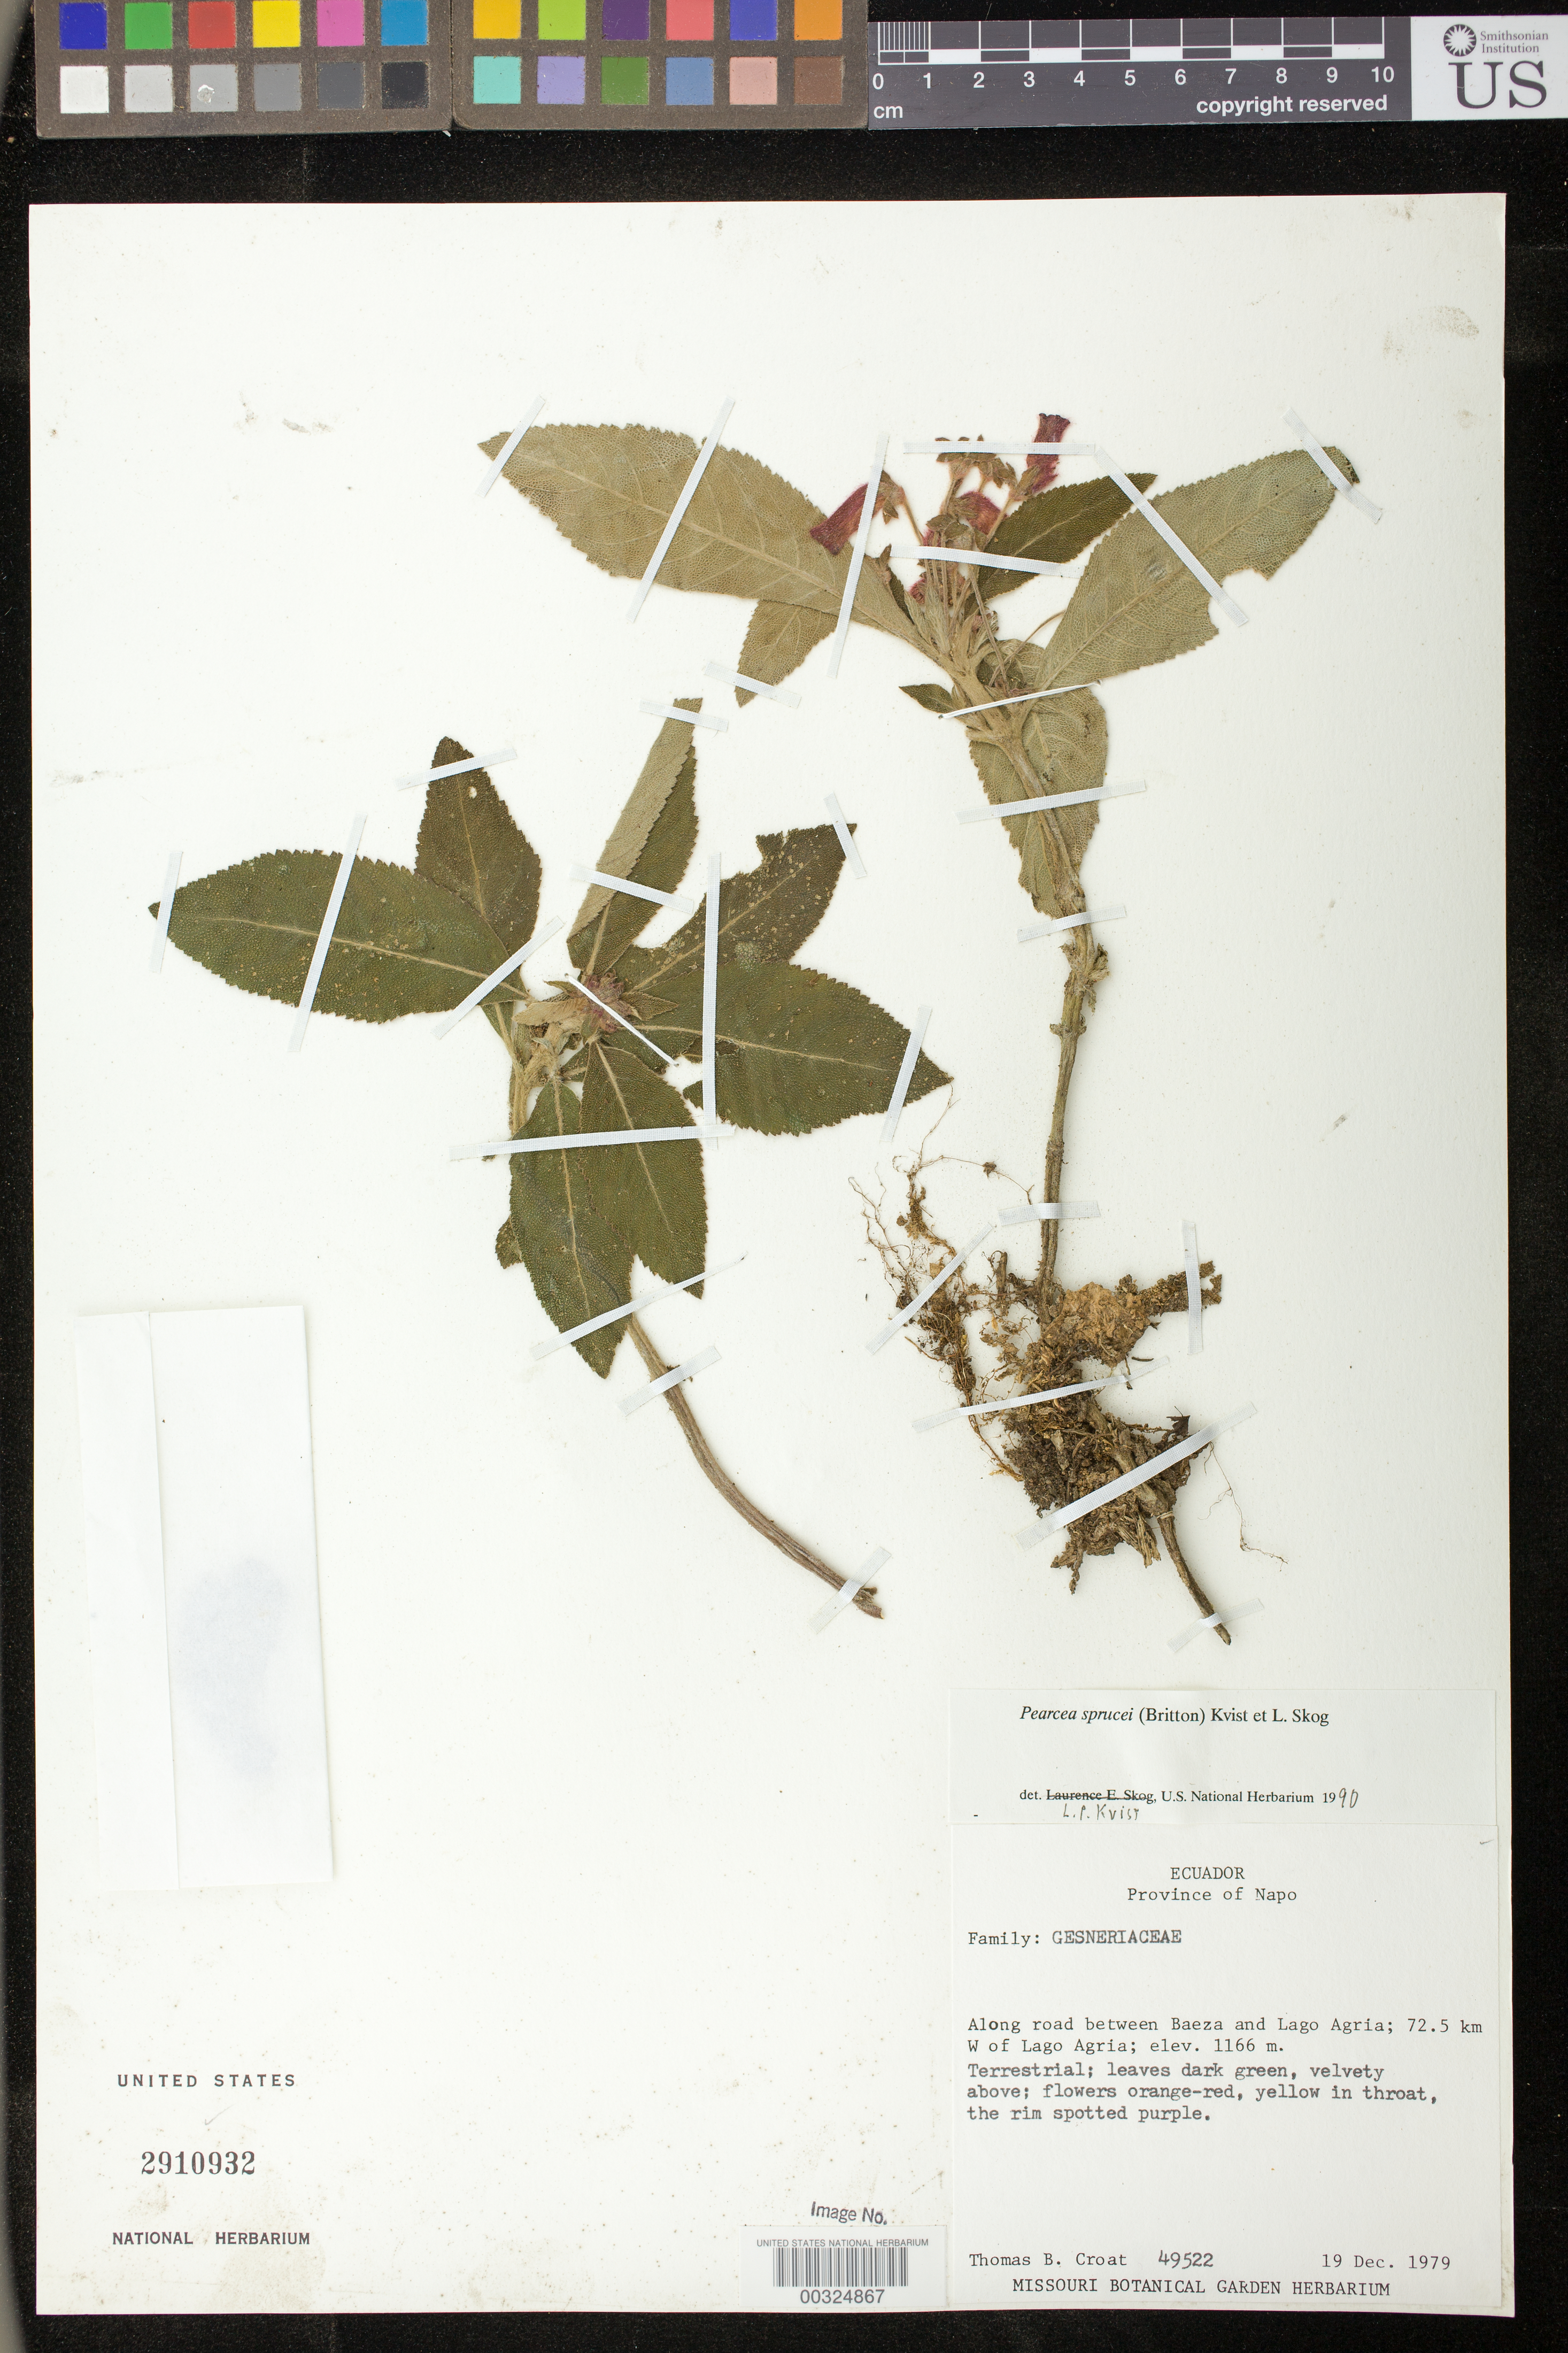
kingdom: Plantae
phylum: Tracheophyta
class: Magnoliopsida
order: Lamiales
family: Gesneriaceae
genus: Pearcea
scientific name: Pearcea sprucei var. sprucei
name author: (Britton ex Rusby) L.P. Kvist & L.E. Skog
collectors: T. B. Croat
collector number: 49522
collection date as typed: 19 Dec 1979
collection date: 1979-12-19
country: Ecuador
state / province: Napo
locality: Along road between Baeza and Lago Agria, 72.5 km W of Lago Agria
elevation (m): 1166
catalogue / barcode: US 2910932